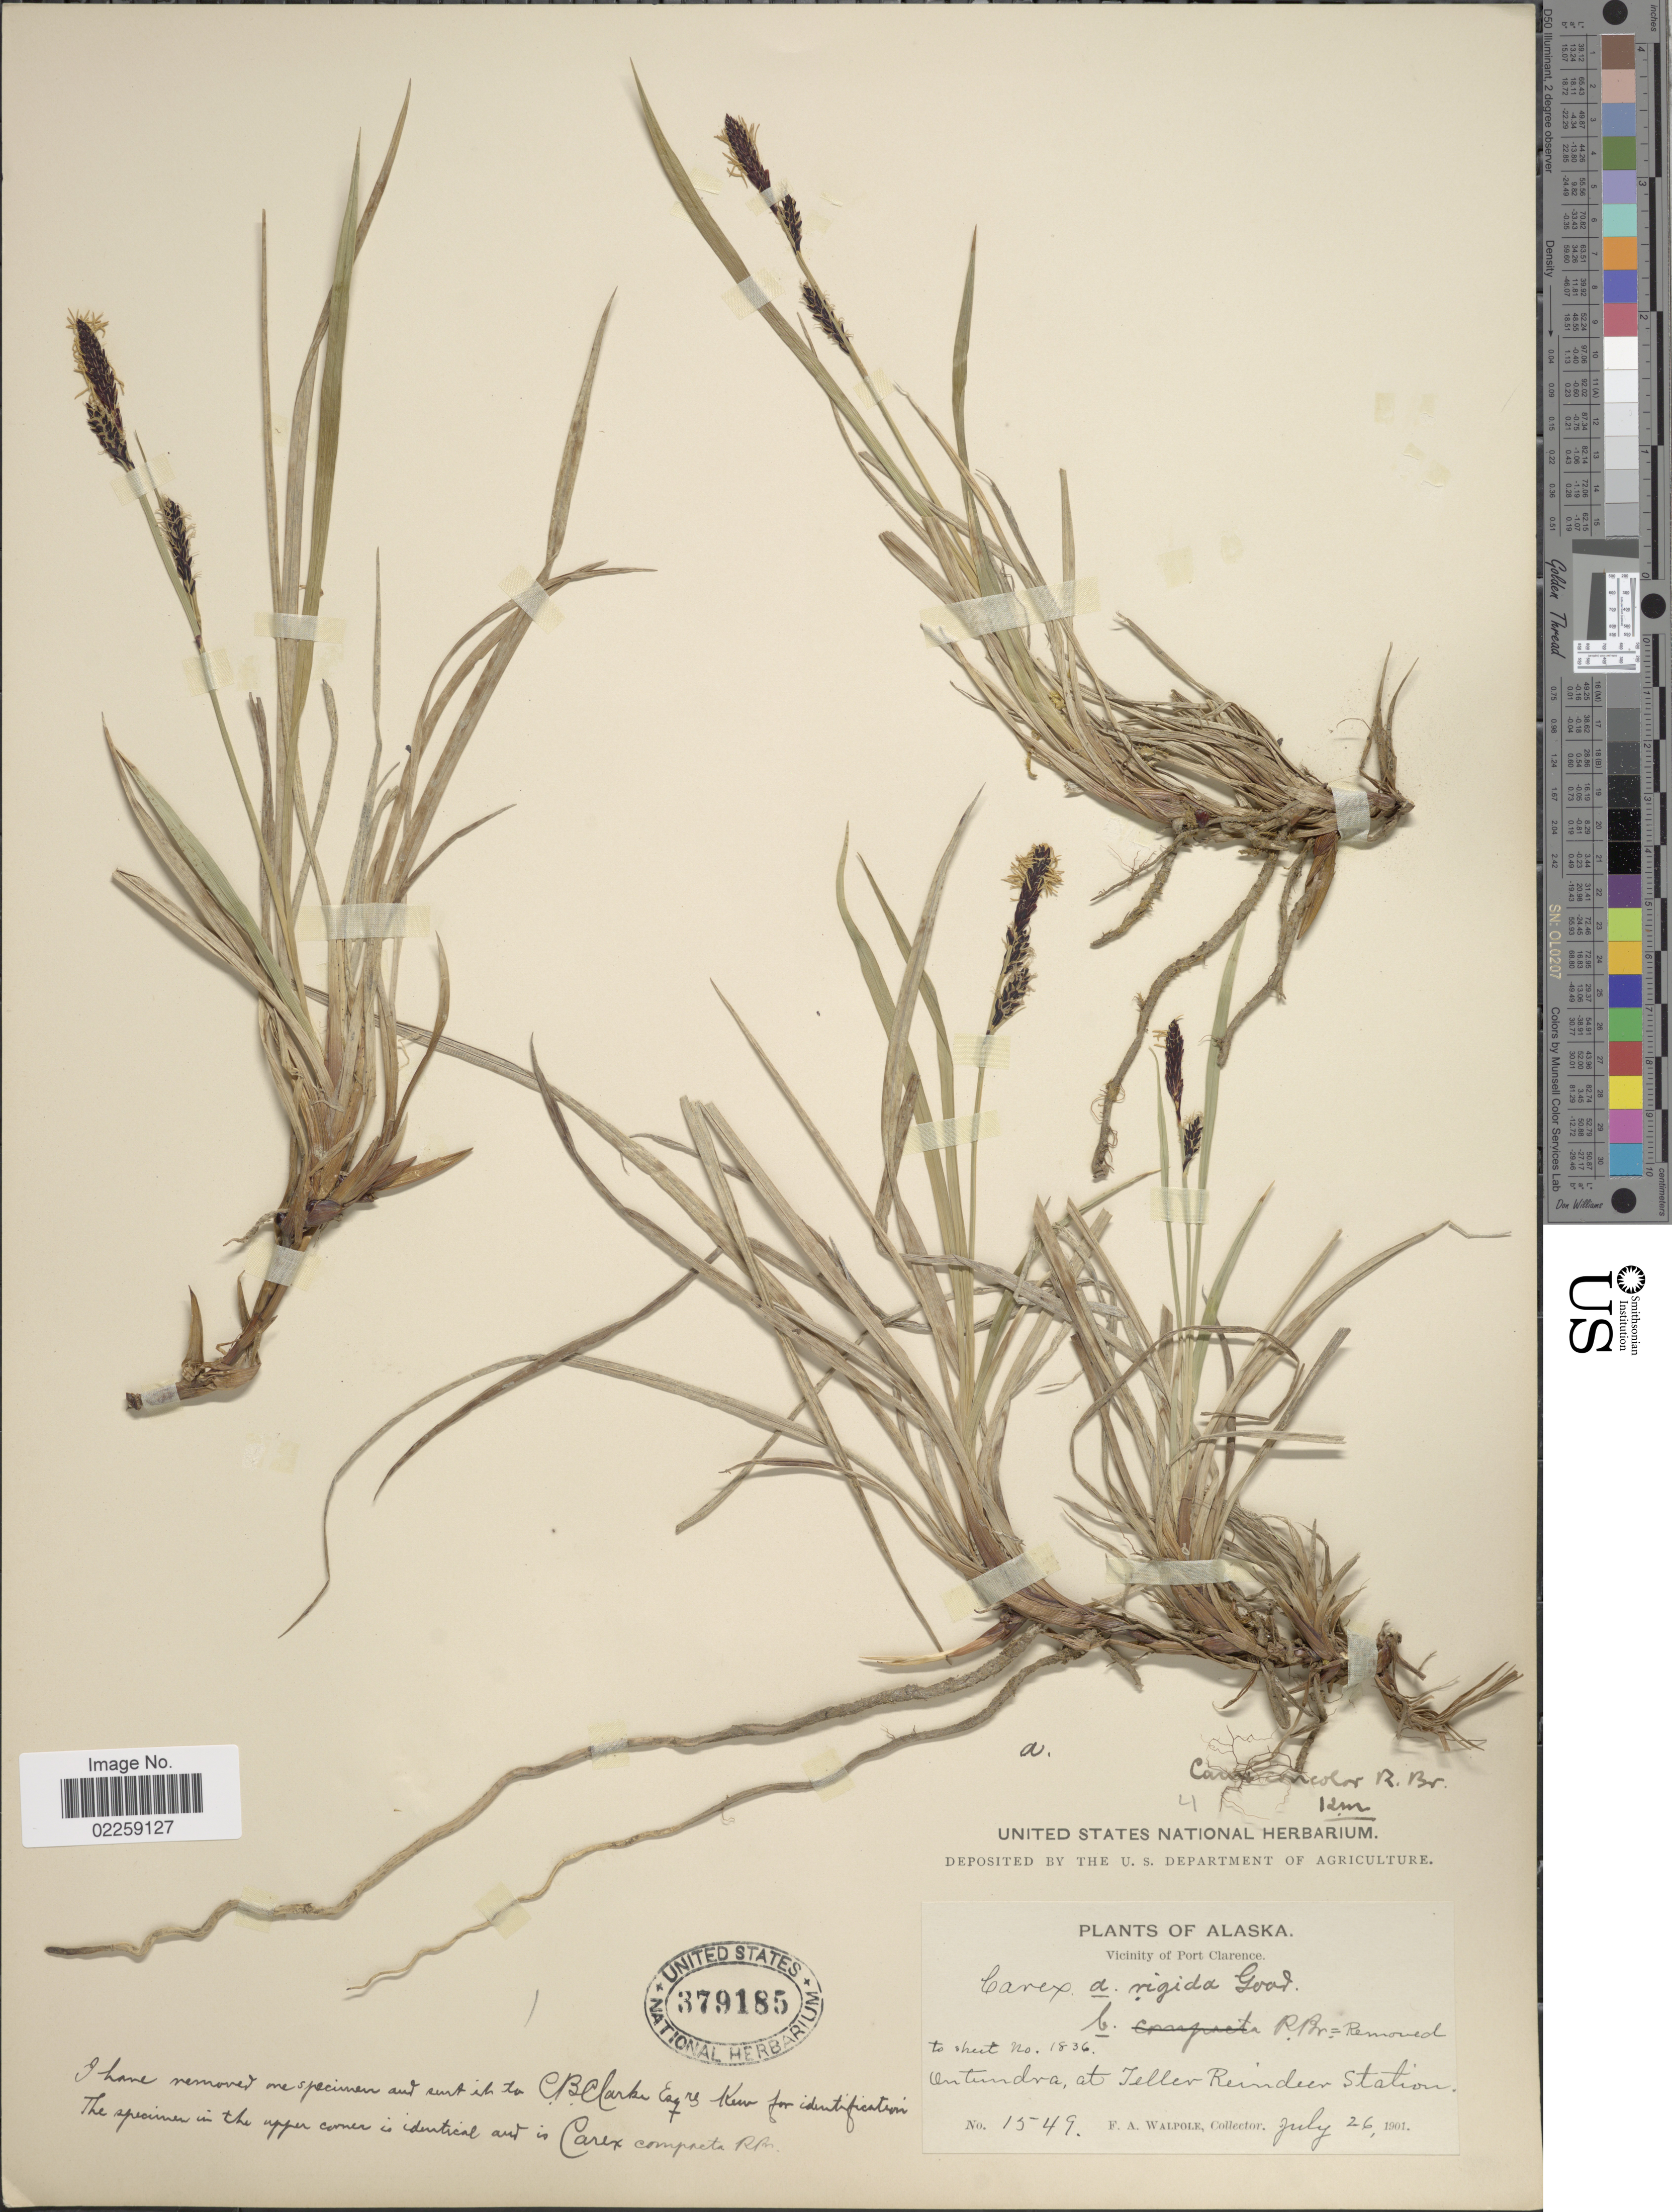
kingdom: Plantae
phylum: Tracheophyta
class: Liliopsida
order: Poales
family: Cyperaceae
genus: Carex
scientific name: Carex bigelowii subsp. lugens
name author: (Holm) T.V. Egorova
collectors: F. Walpole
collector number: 1549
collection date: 1901-07-26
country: United States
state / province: Alaska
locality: Vicinity of Port Clarence. On tundra at Teller Reindeer Station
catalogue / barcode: US 379185